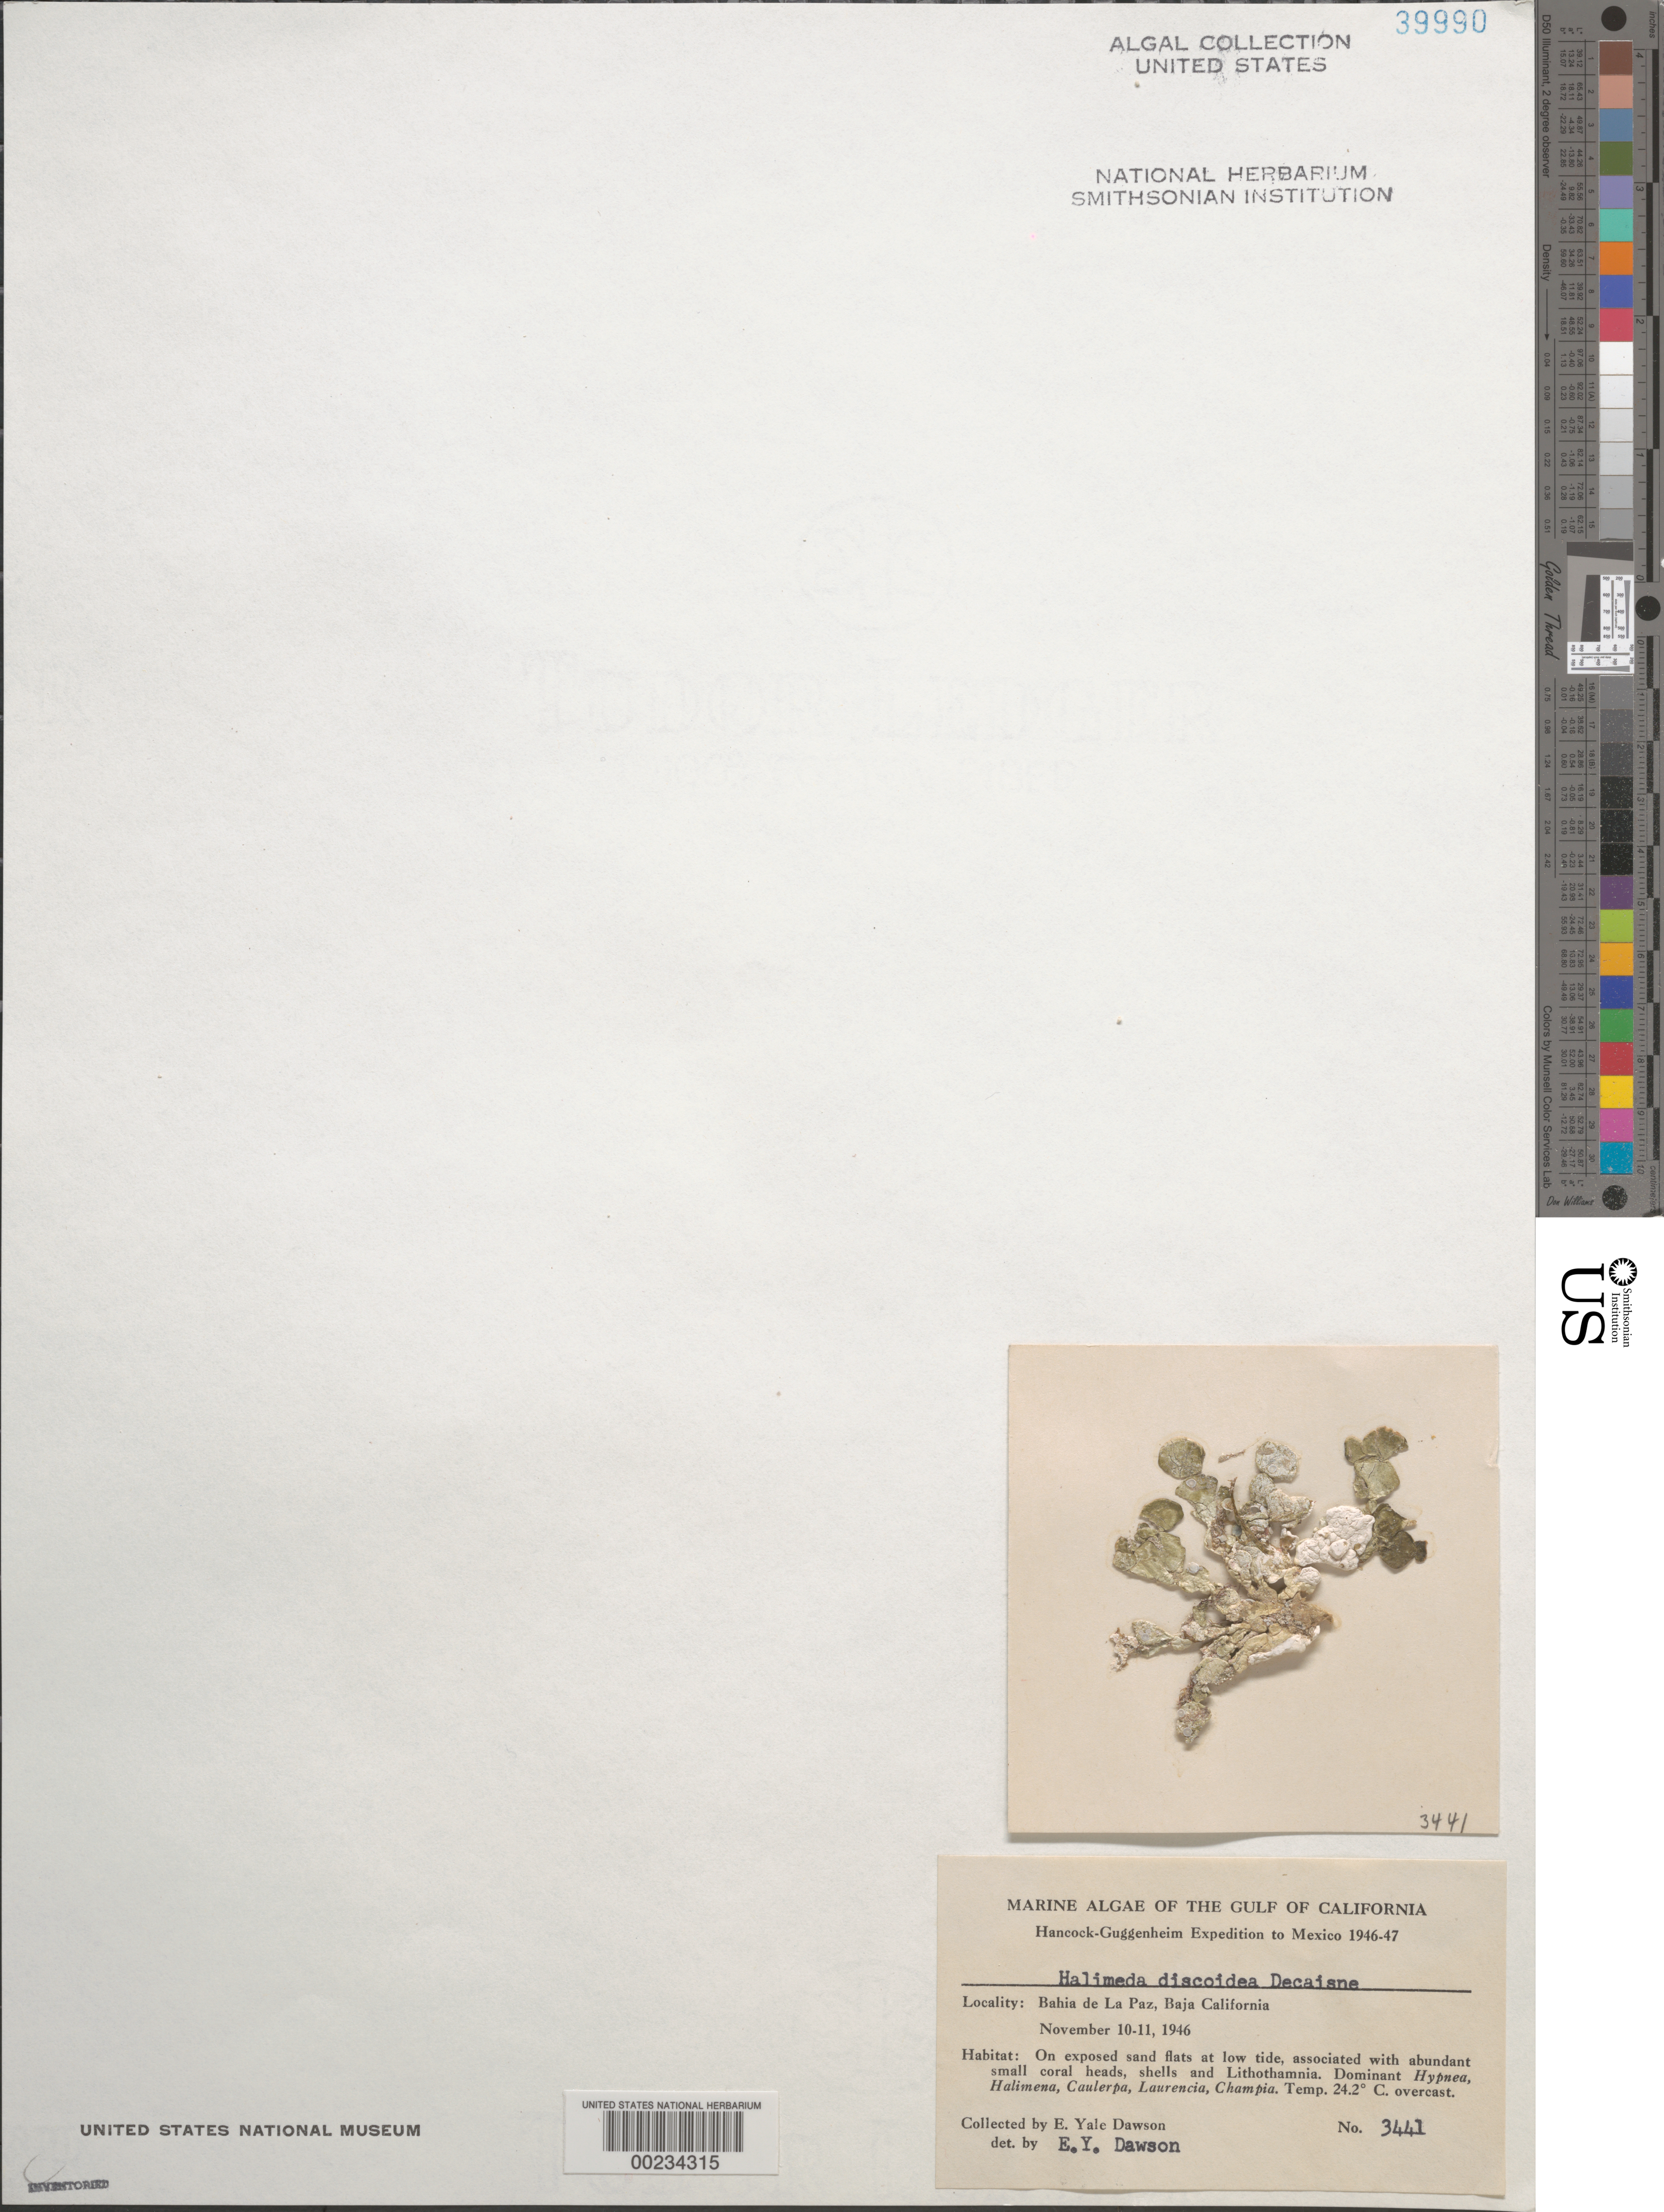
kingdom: Plantae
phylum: Chlorophyta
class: Ulvophyceae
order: Bryopsidales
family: Halimedaceae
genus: Halimeda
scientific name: Halimeda discoidea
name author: Decne.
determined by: Dawson, E. Y.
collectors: E. Y. Dawson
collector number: EYD 3441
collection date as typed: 10 Nov 1946 TO 11 Nov 1946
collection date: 1946-11-10/1946-11-11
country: Mexico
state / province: Baja California Sur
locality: Bahia de La Paz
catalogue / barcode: US 39990